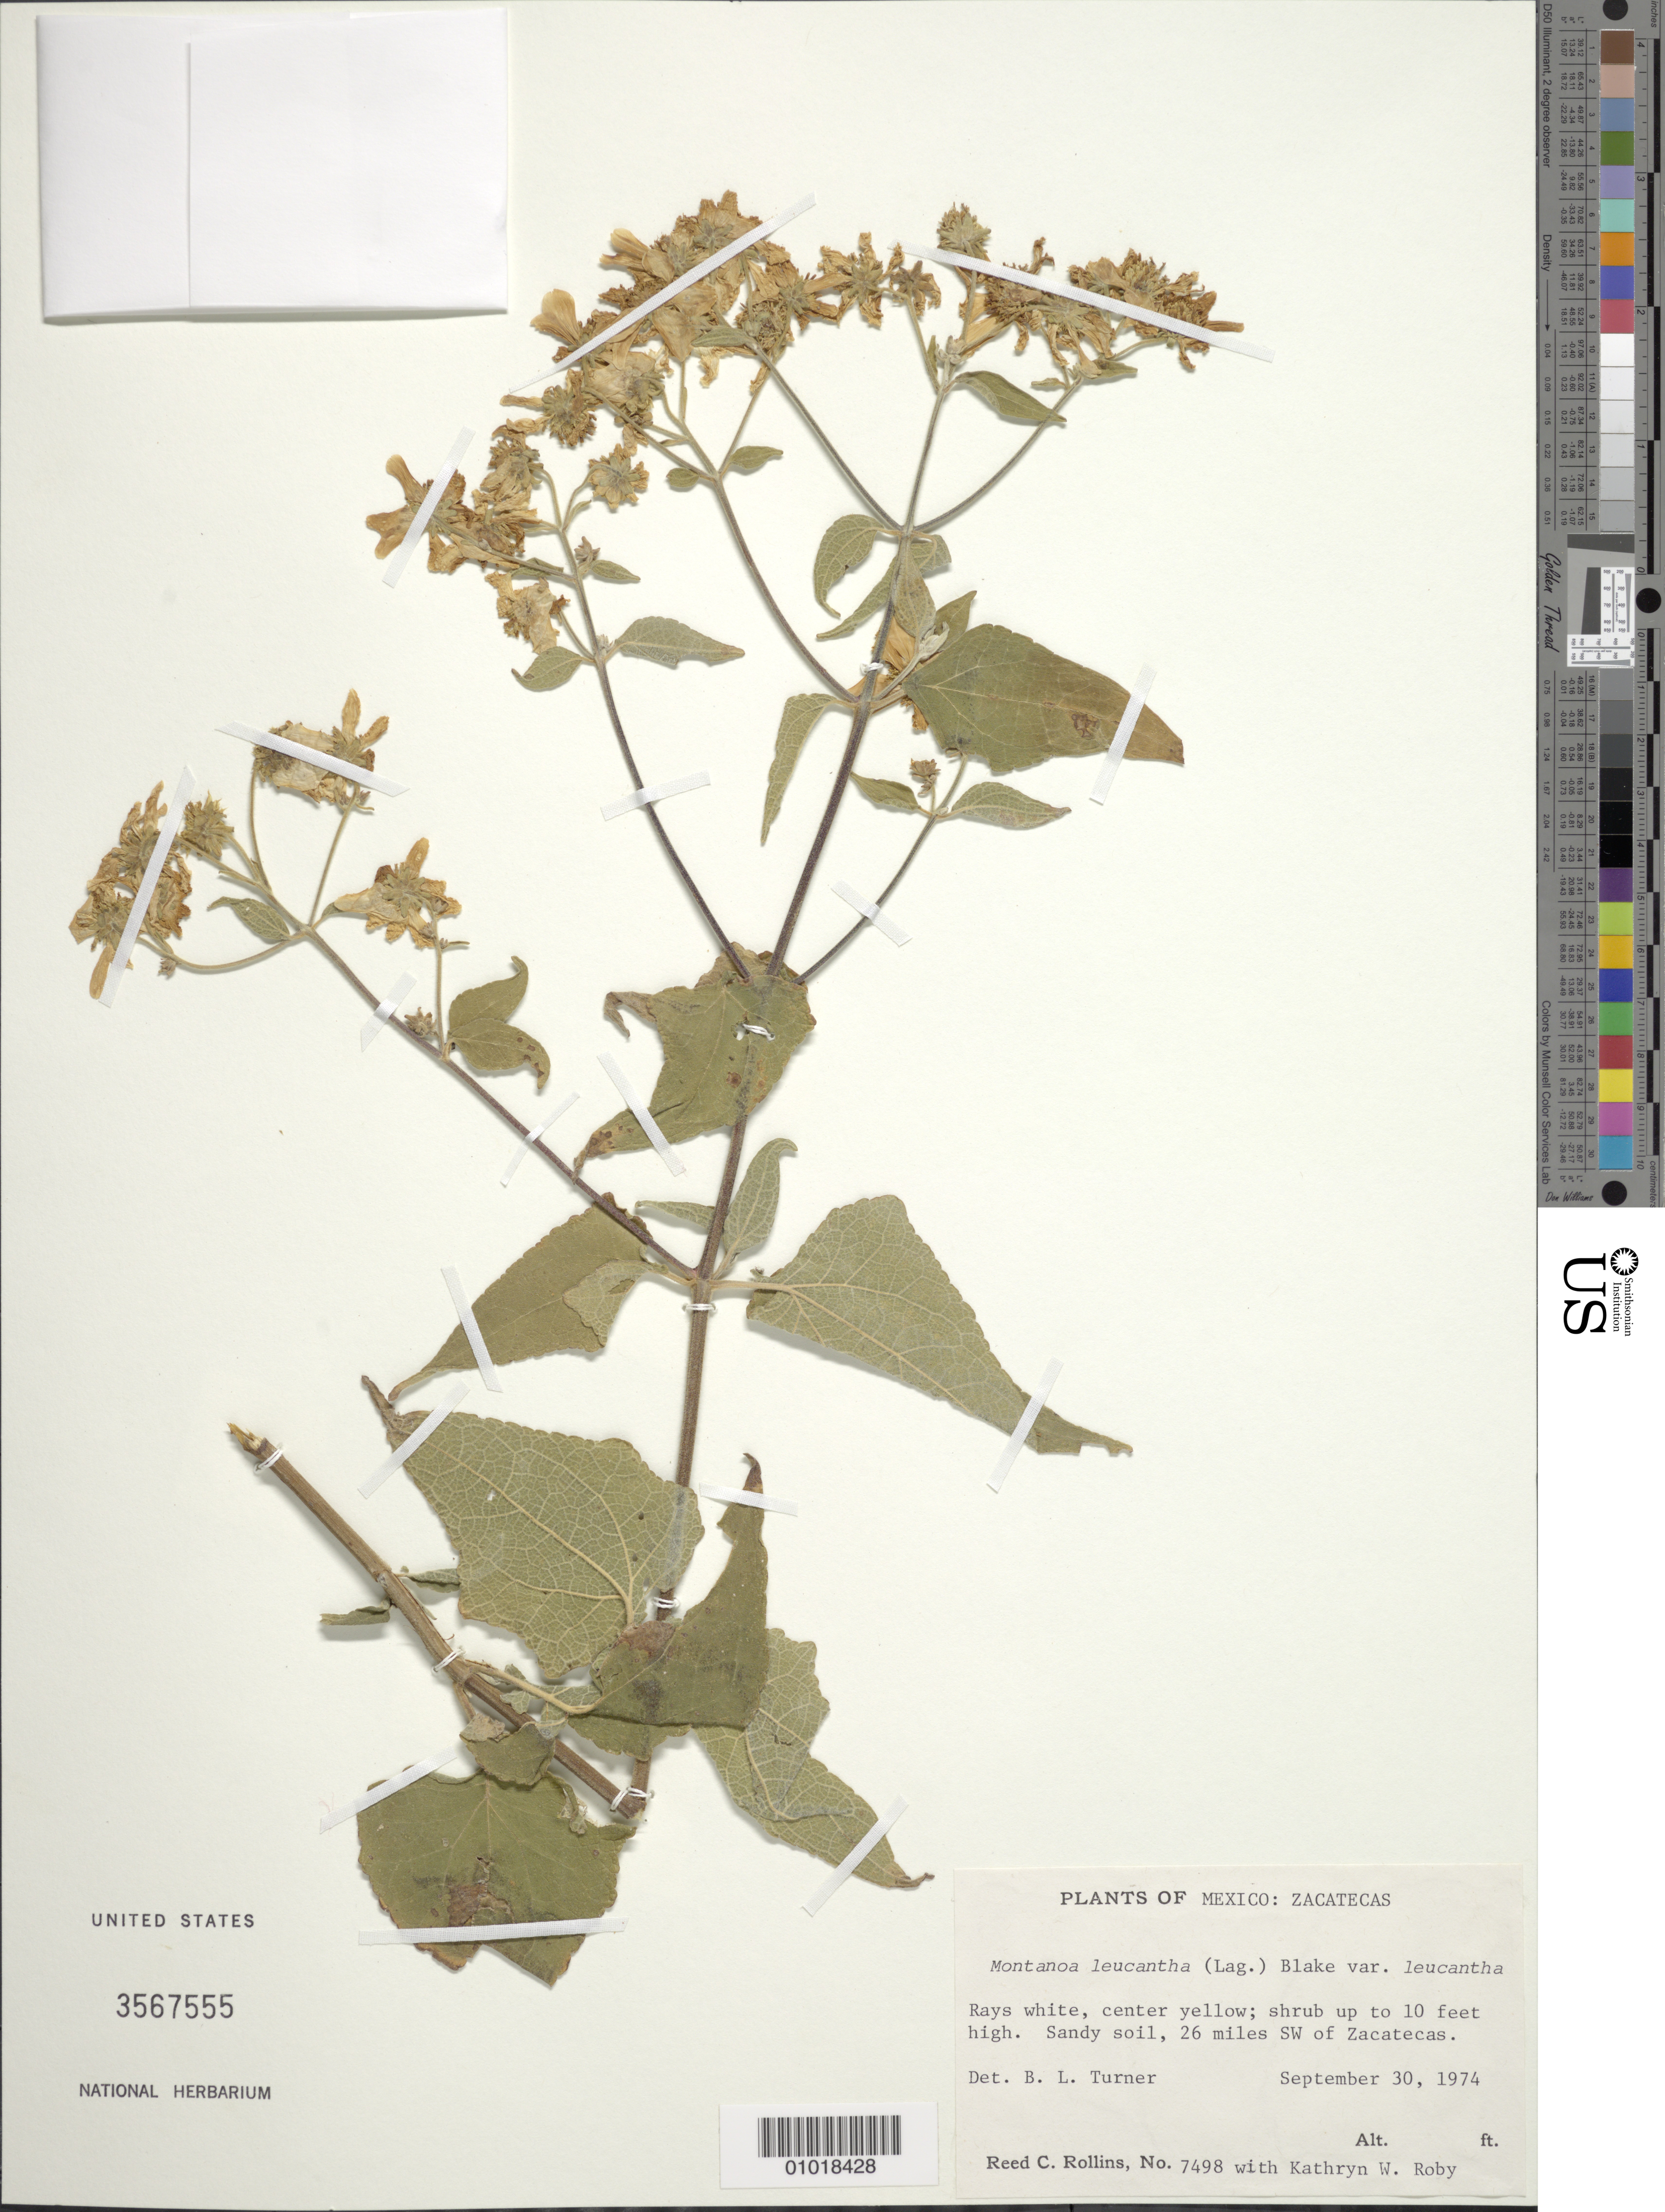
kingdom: Plantae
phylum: Tracheophyta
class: Magnoliopsida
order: Asterales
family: Asteraceae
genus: Montanoa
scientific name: Montanoa leucantha subsp. leucantha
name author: (Lag.) S.F. Blake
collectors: R. C. Rollins & K. W. Roby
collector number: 7498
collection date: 1974-09-30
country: Mexico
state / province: Zacatecas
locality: Zacatecas, 26 mile SW of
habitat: Sandy soil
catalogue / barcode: US 3567555